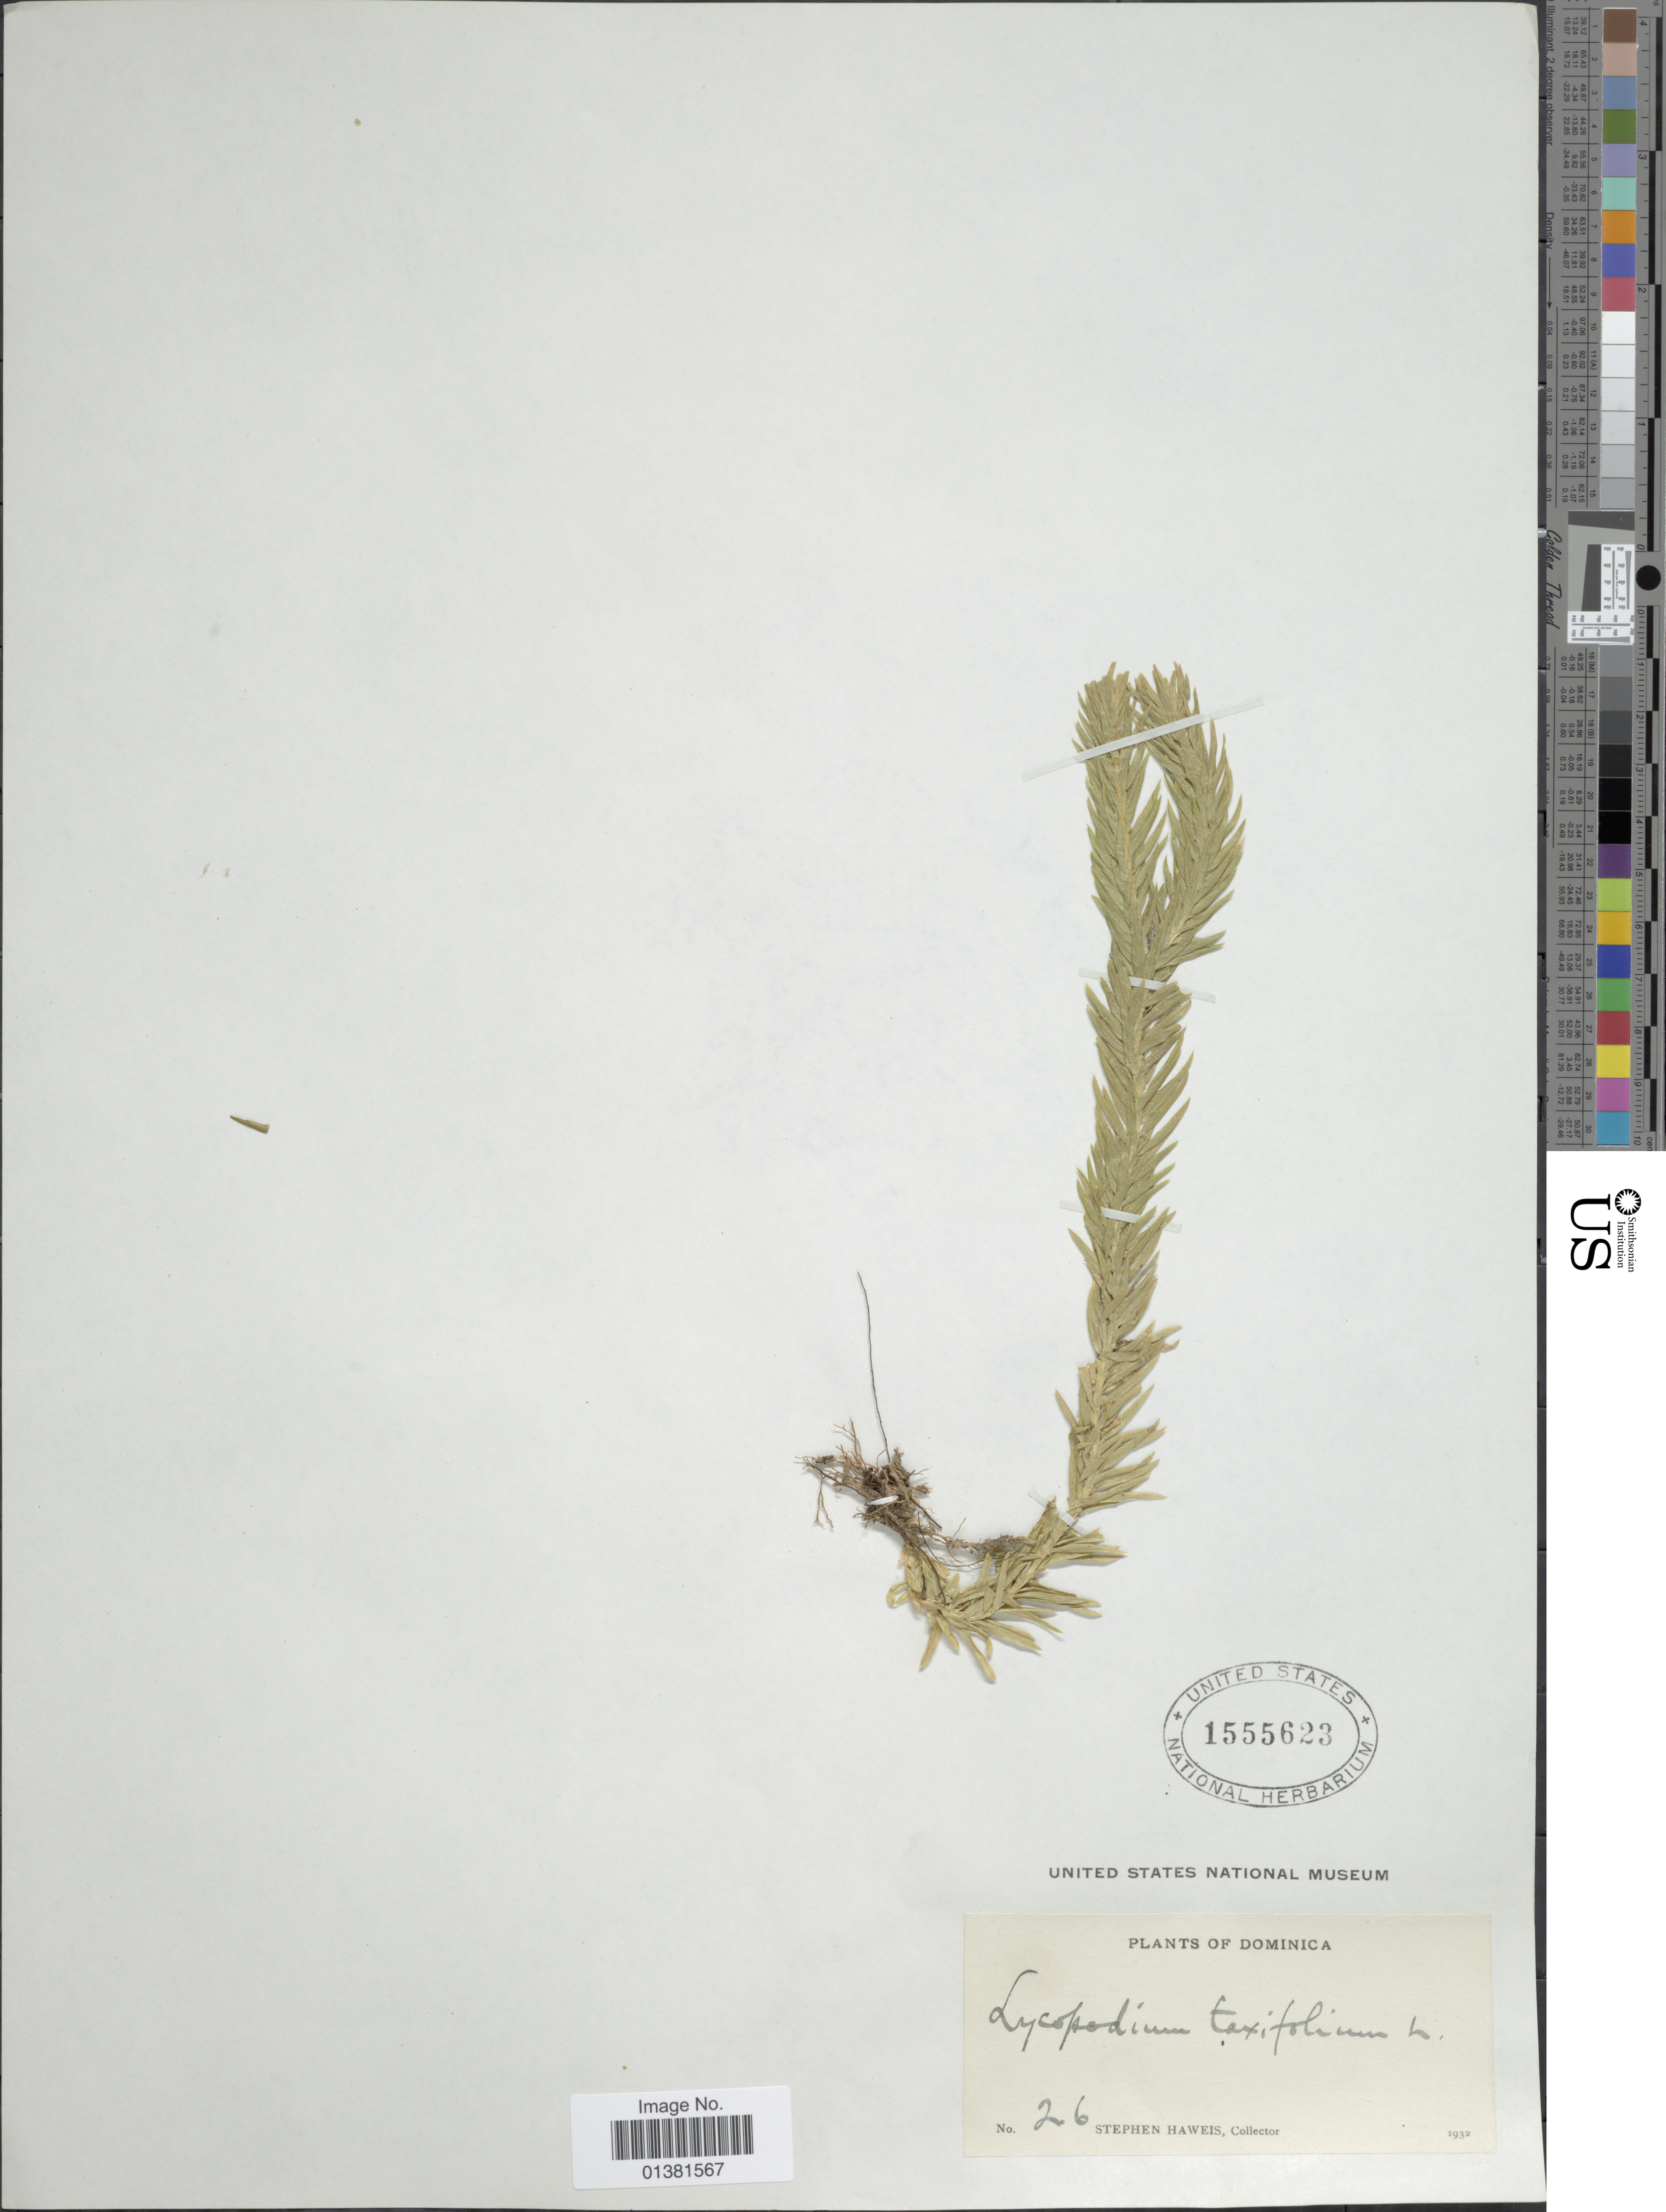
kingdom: Plantae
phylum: Tracheophyta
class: Lycopodiopsida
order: Lycopodiales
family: Lycopodiaceae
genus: Phlegmariurus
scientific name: Phlegmariurus taxifolius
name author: (Sw.) Á. Löve & D. Löve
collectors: S. Haweis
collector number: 26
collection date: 1932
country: Dominica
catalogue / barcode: US 1555623